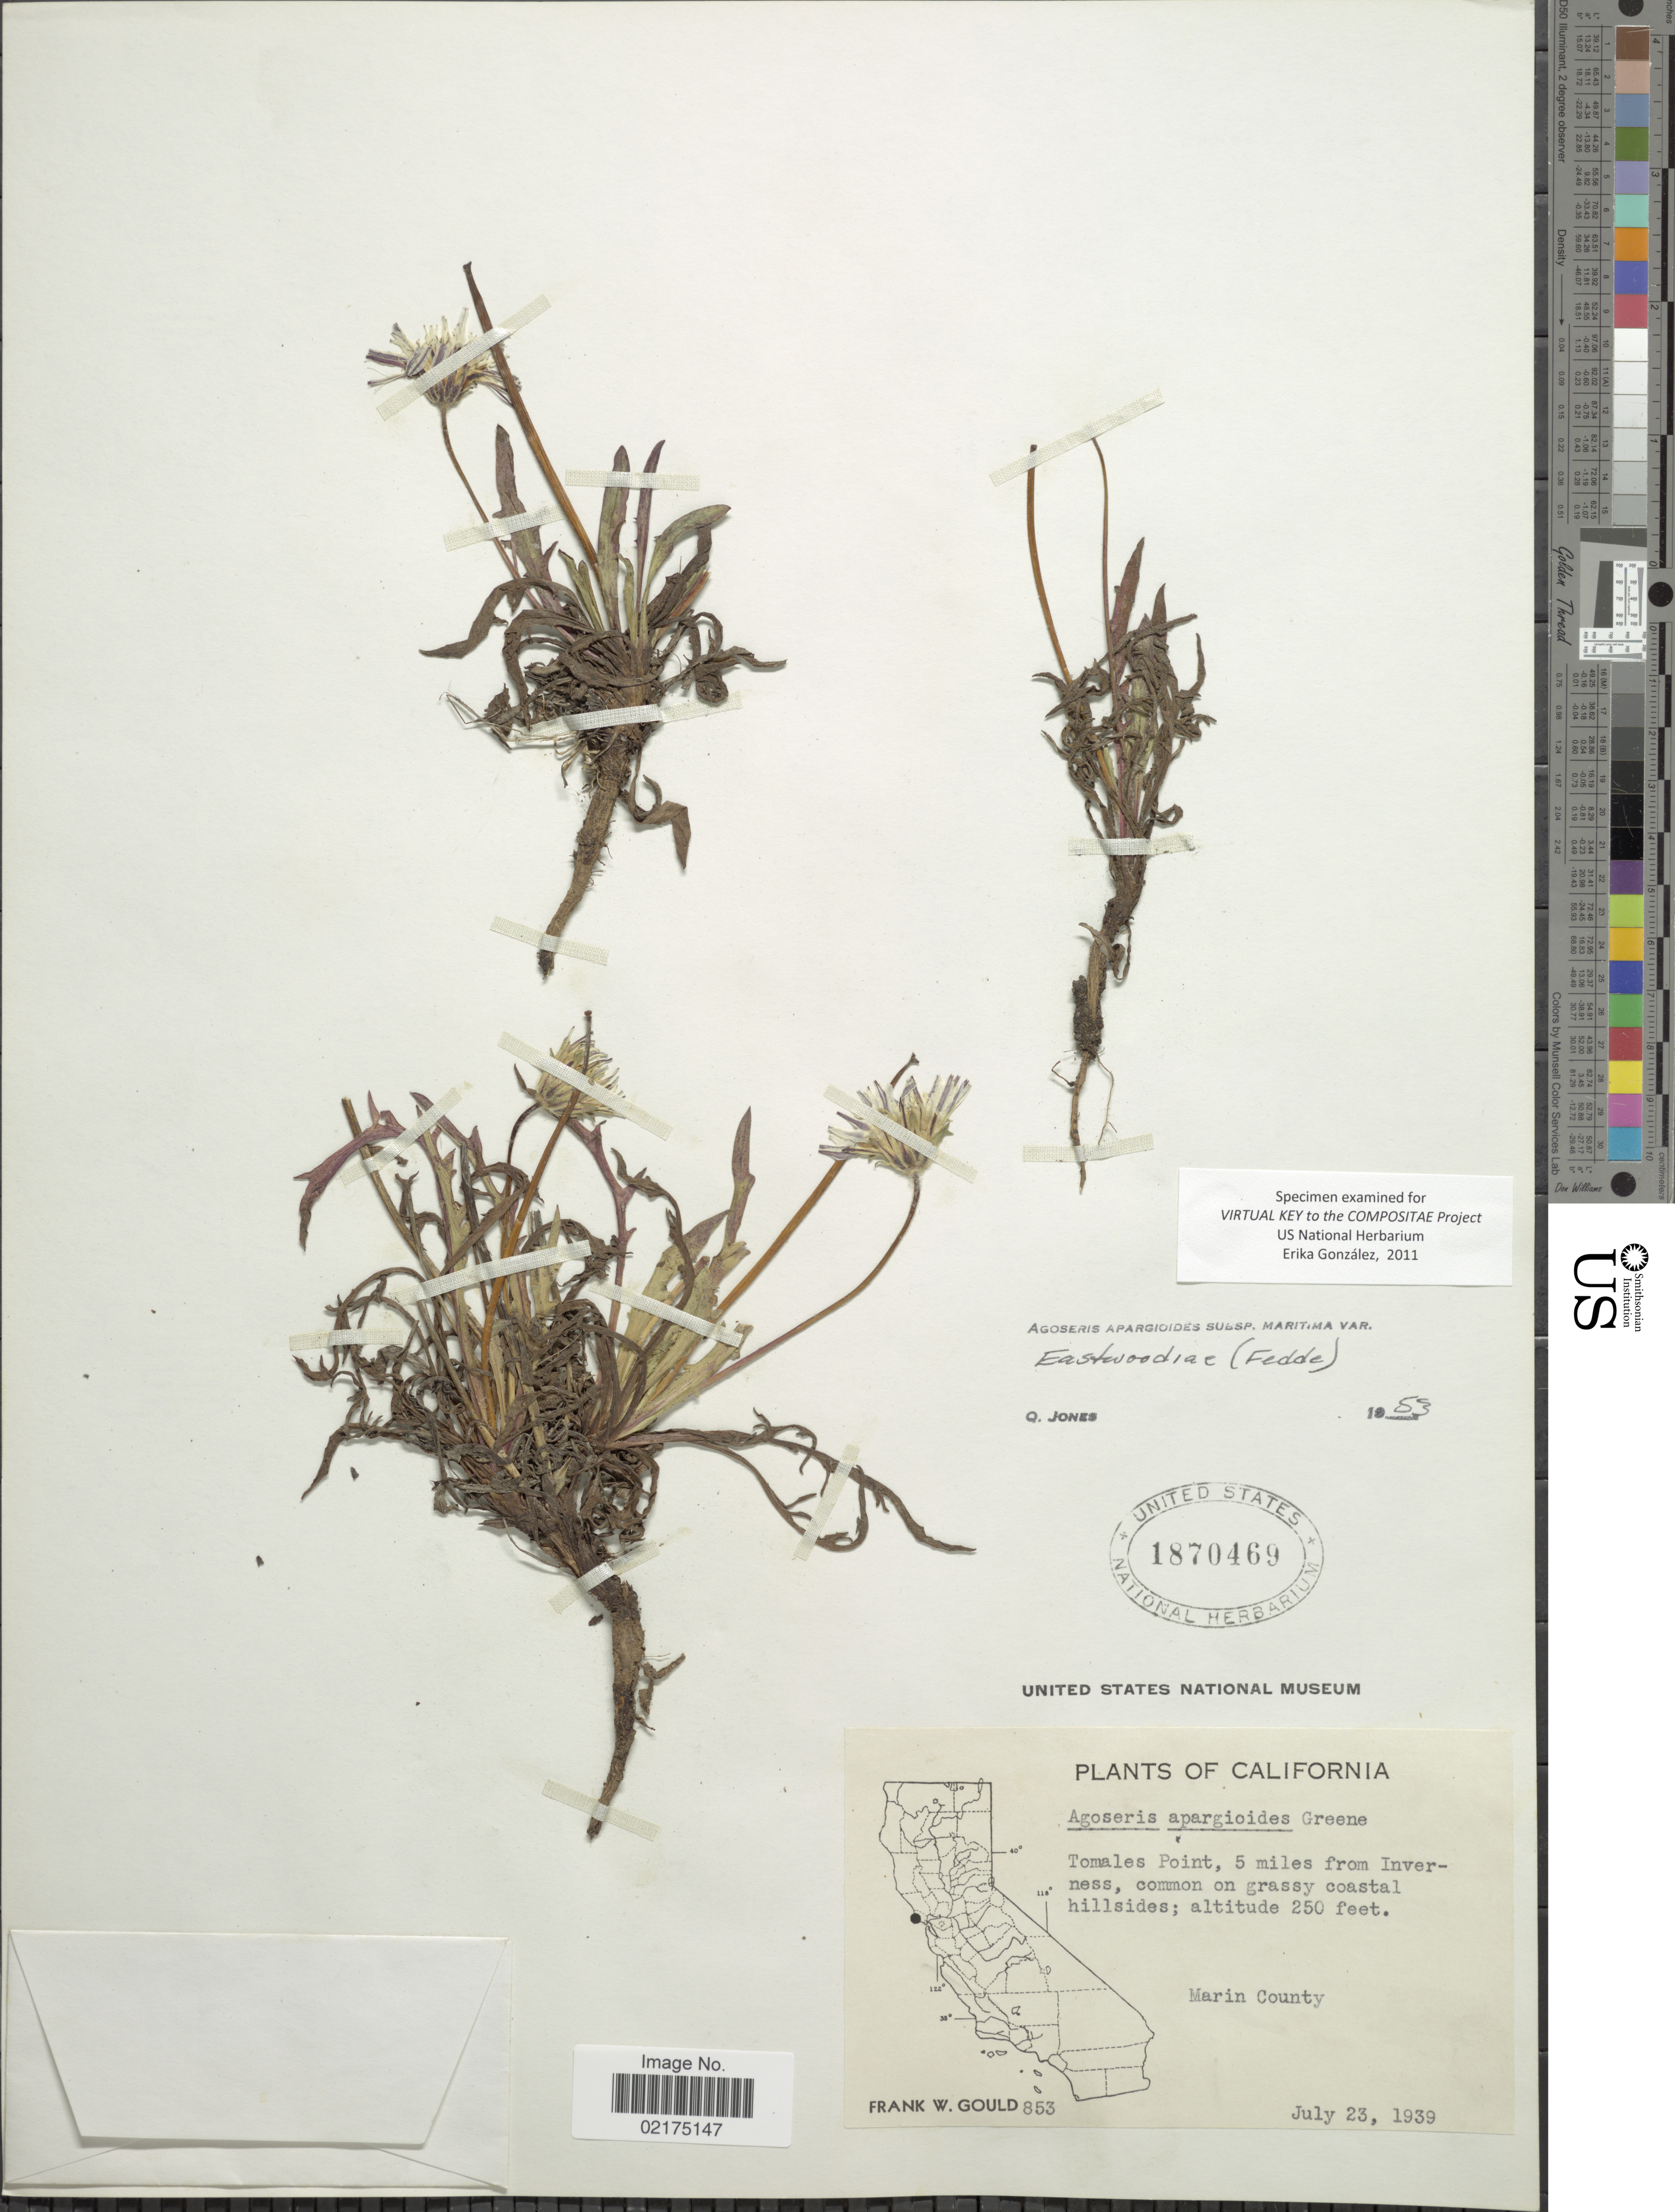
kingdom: Plantae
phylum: Tracheophyta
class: Magnoliopsida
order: Asterales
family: Asteraceae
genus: Agoseris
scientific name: Agoseris apargioides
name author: (Less.) Greene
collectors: F. W. Gould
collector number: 853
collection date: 1939-07-23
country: United States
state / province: California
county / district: Marin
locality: Tomales Point, 5 miles from Inverness, Marin County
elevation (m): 76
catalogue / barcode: US 1870469